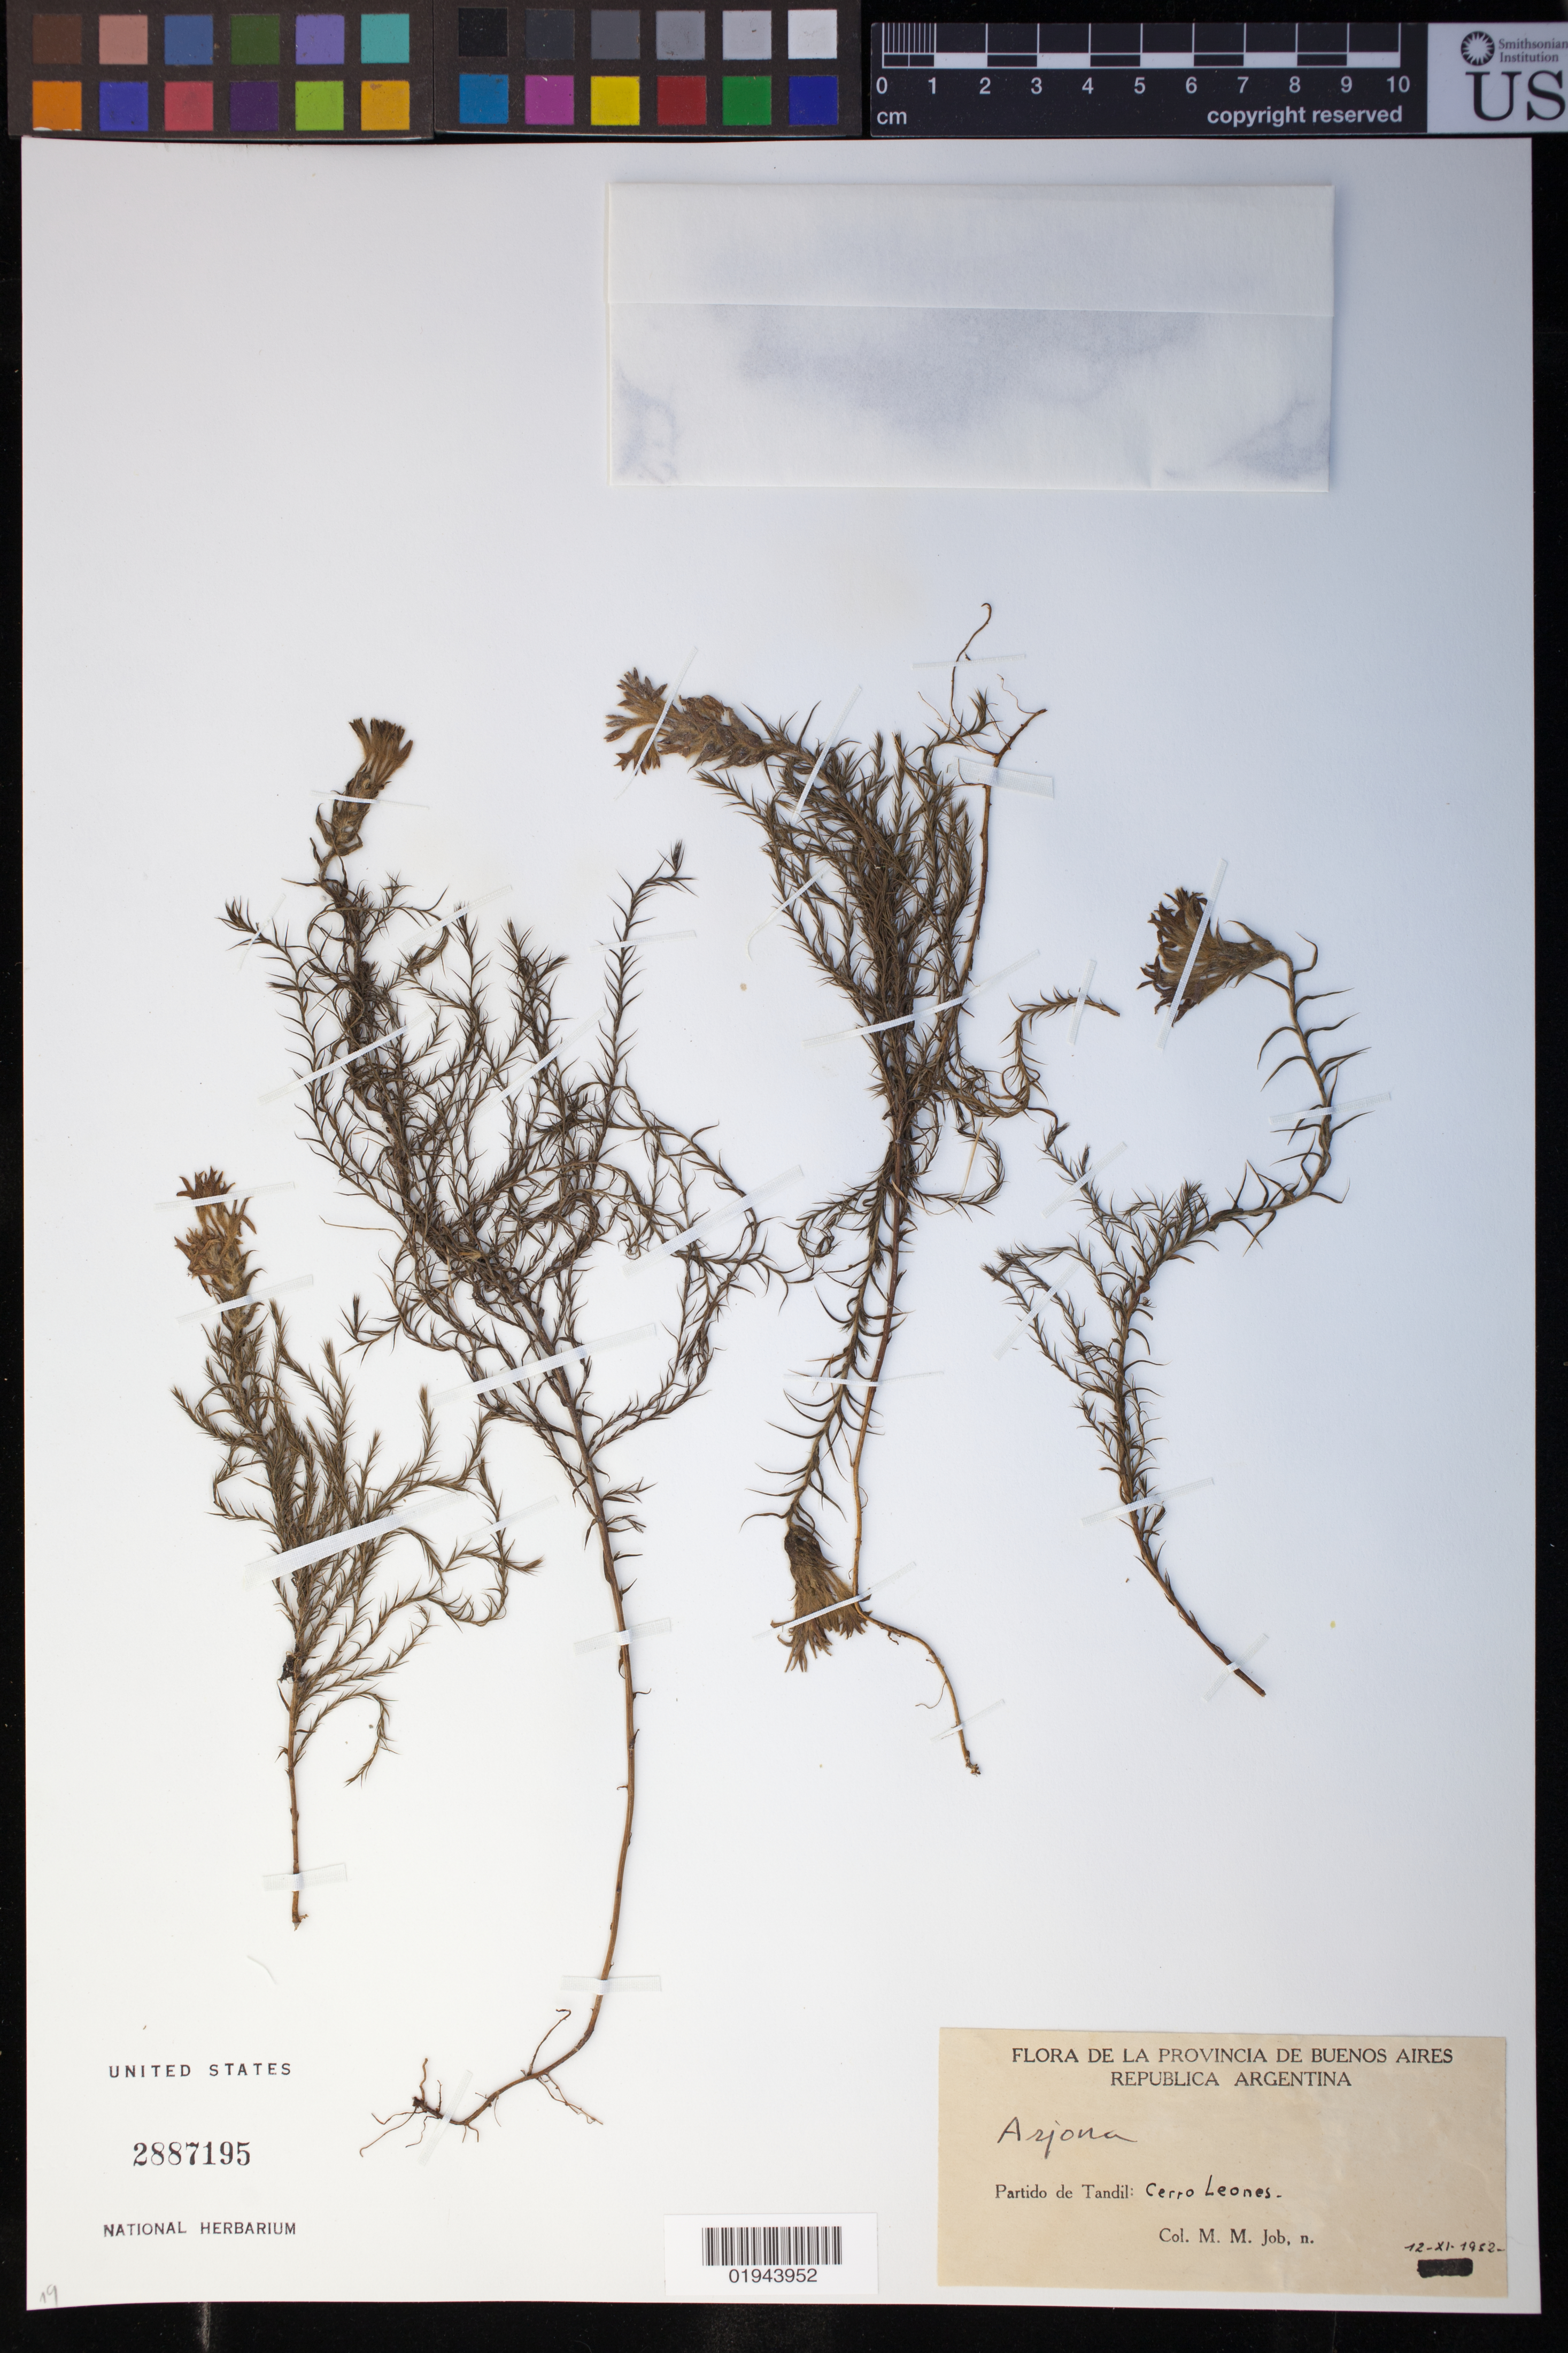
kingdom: Plantae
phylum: Tracheophyta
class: Magnoliopsida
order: Santalales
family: Schoepfiaceae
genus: Arjona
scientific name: Arjona sp.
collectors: M. Job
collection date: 1952-11-12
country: Argentina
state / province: Buenos Aires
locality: Cerro Leones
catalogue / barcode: US 2887195